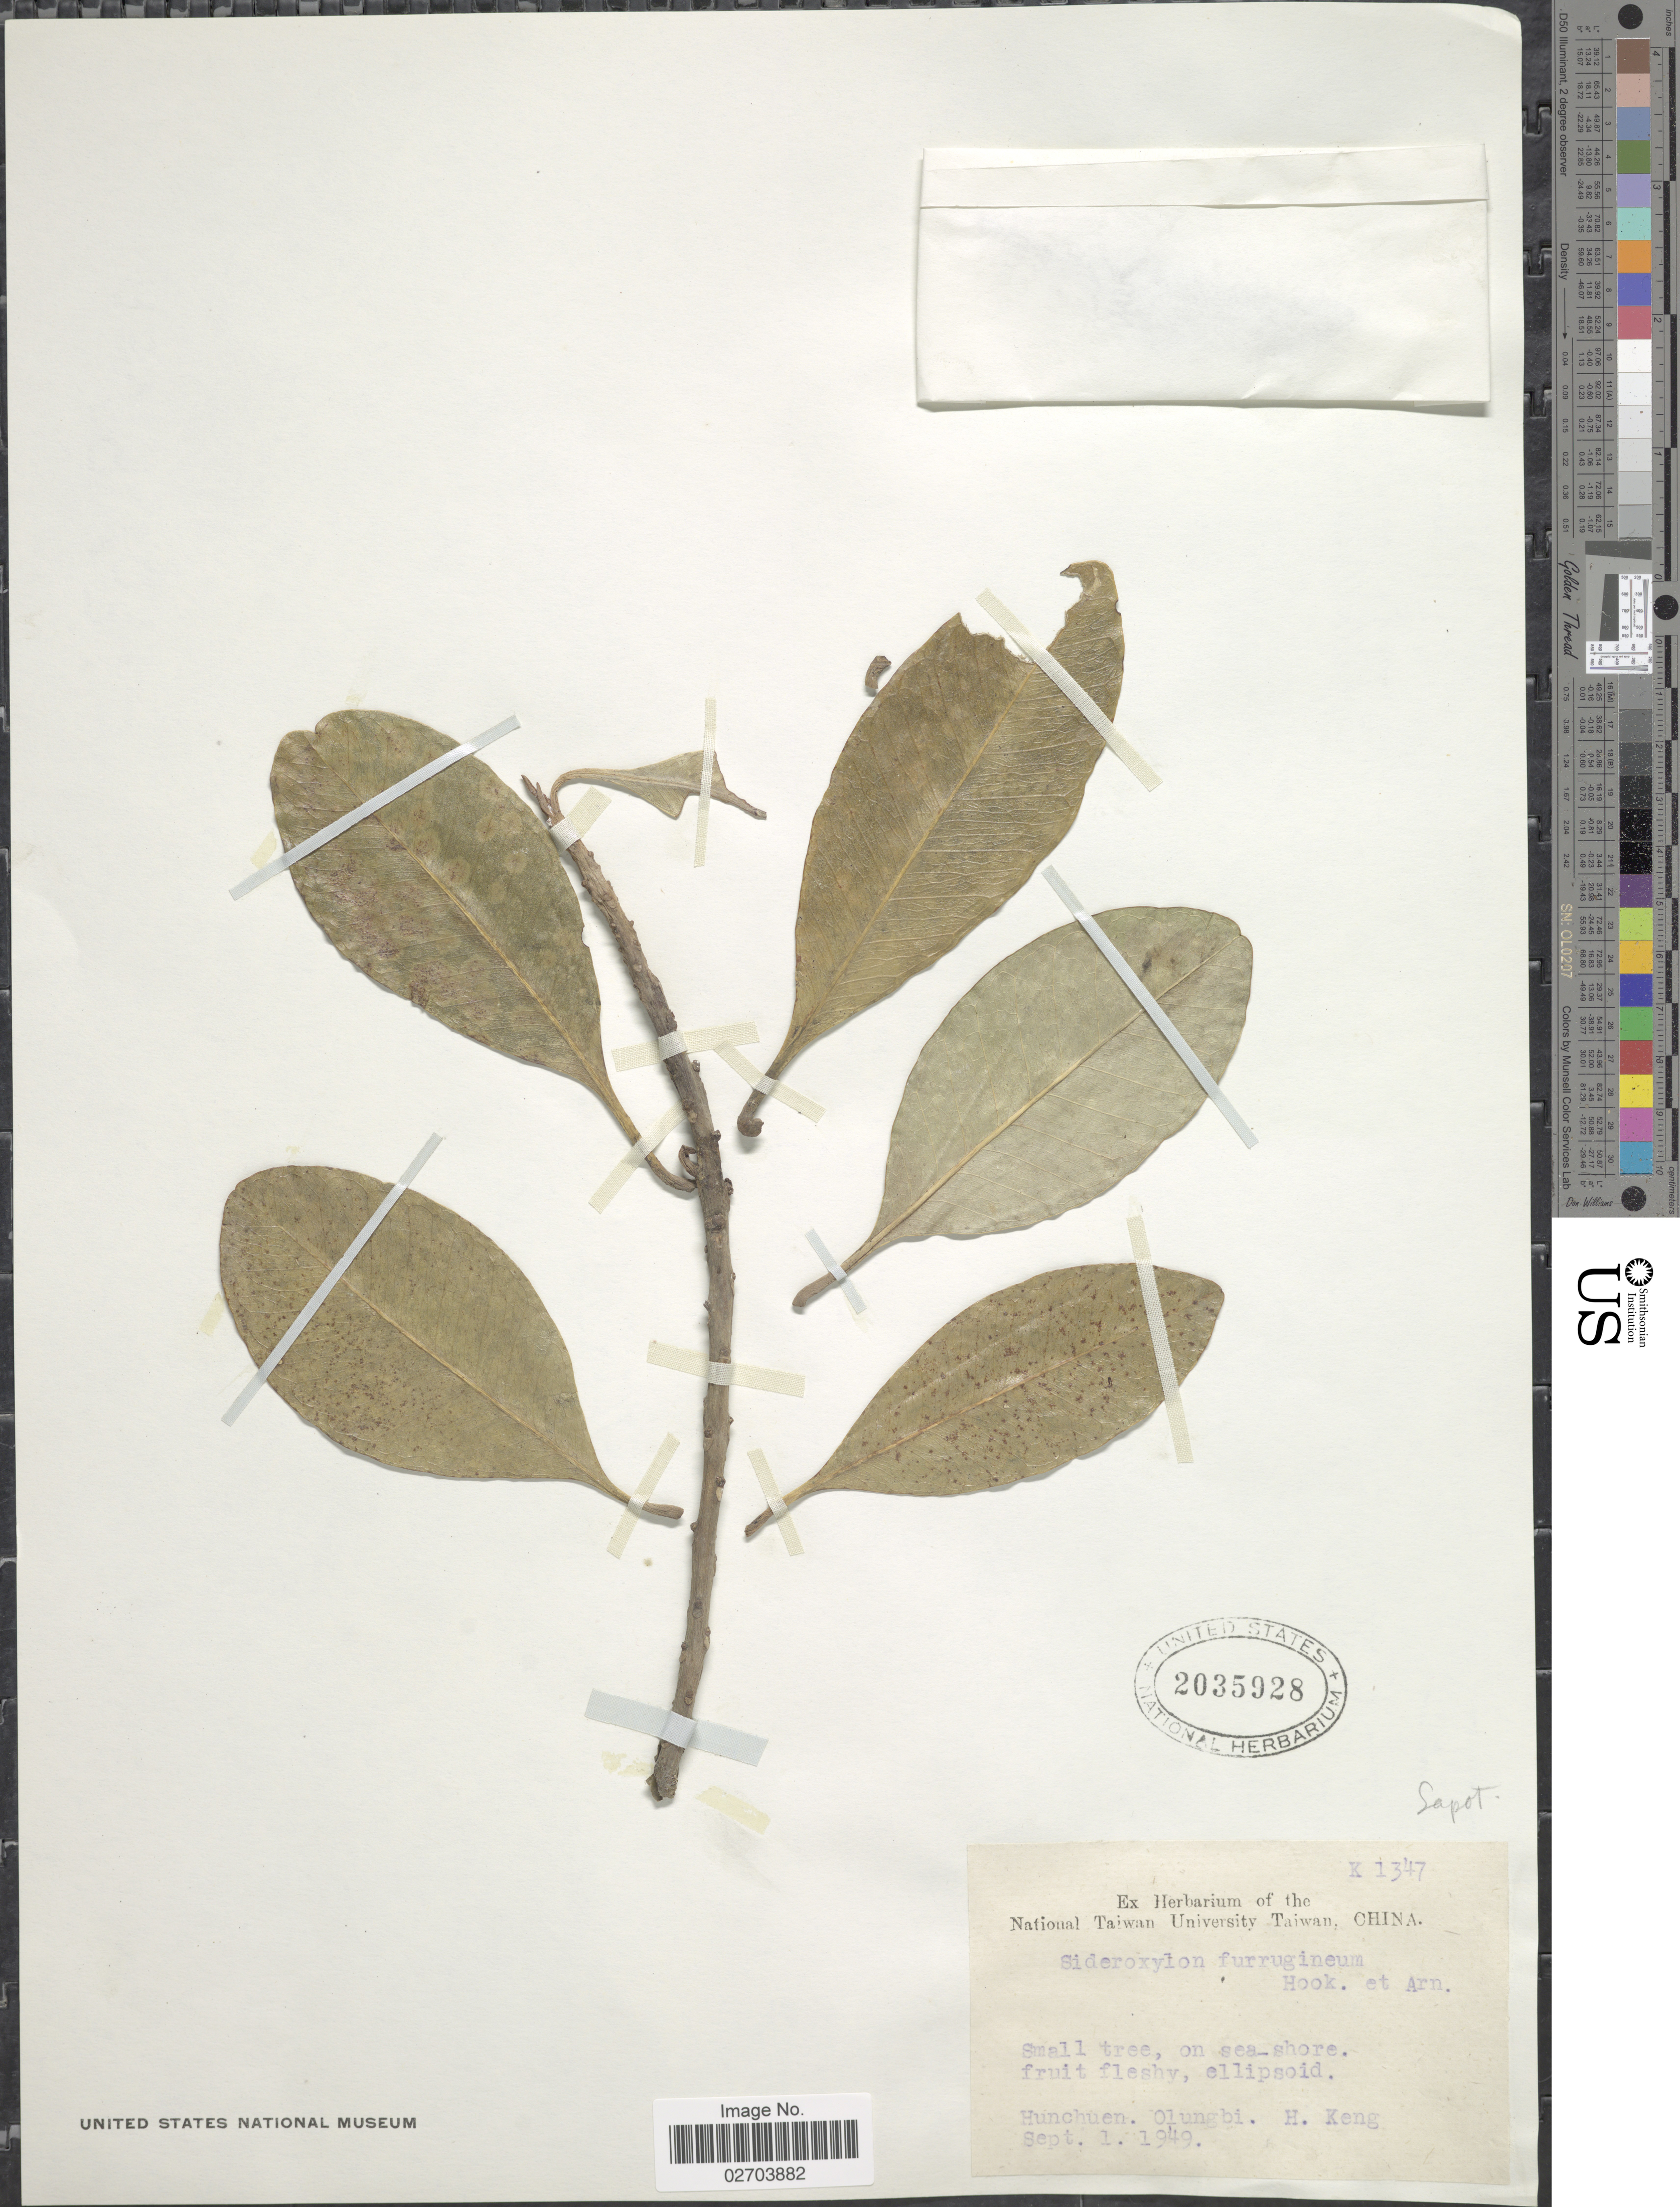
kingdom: Plantae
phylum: Tracheophyta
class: Magnoliopsida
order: Ericales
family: Sapotaceae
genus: Sideroxylon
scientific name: Sideroxylon obovatum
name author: Lam.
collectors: H. Keng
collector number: K1347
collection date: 1949-09-01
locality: Hunchuen, Olungbi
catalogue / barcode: US 2035928